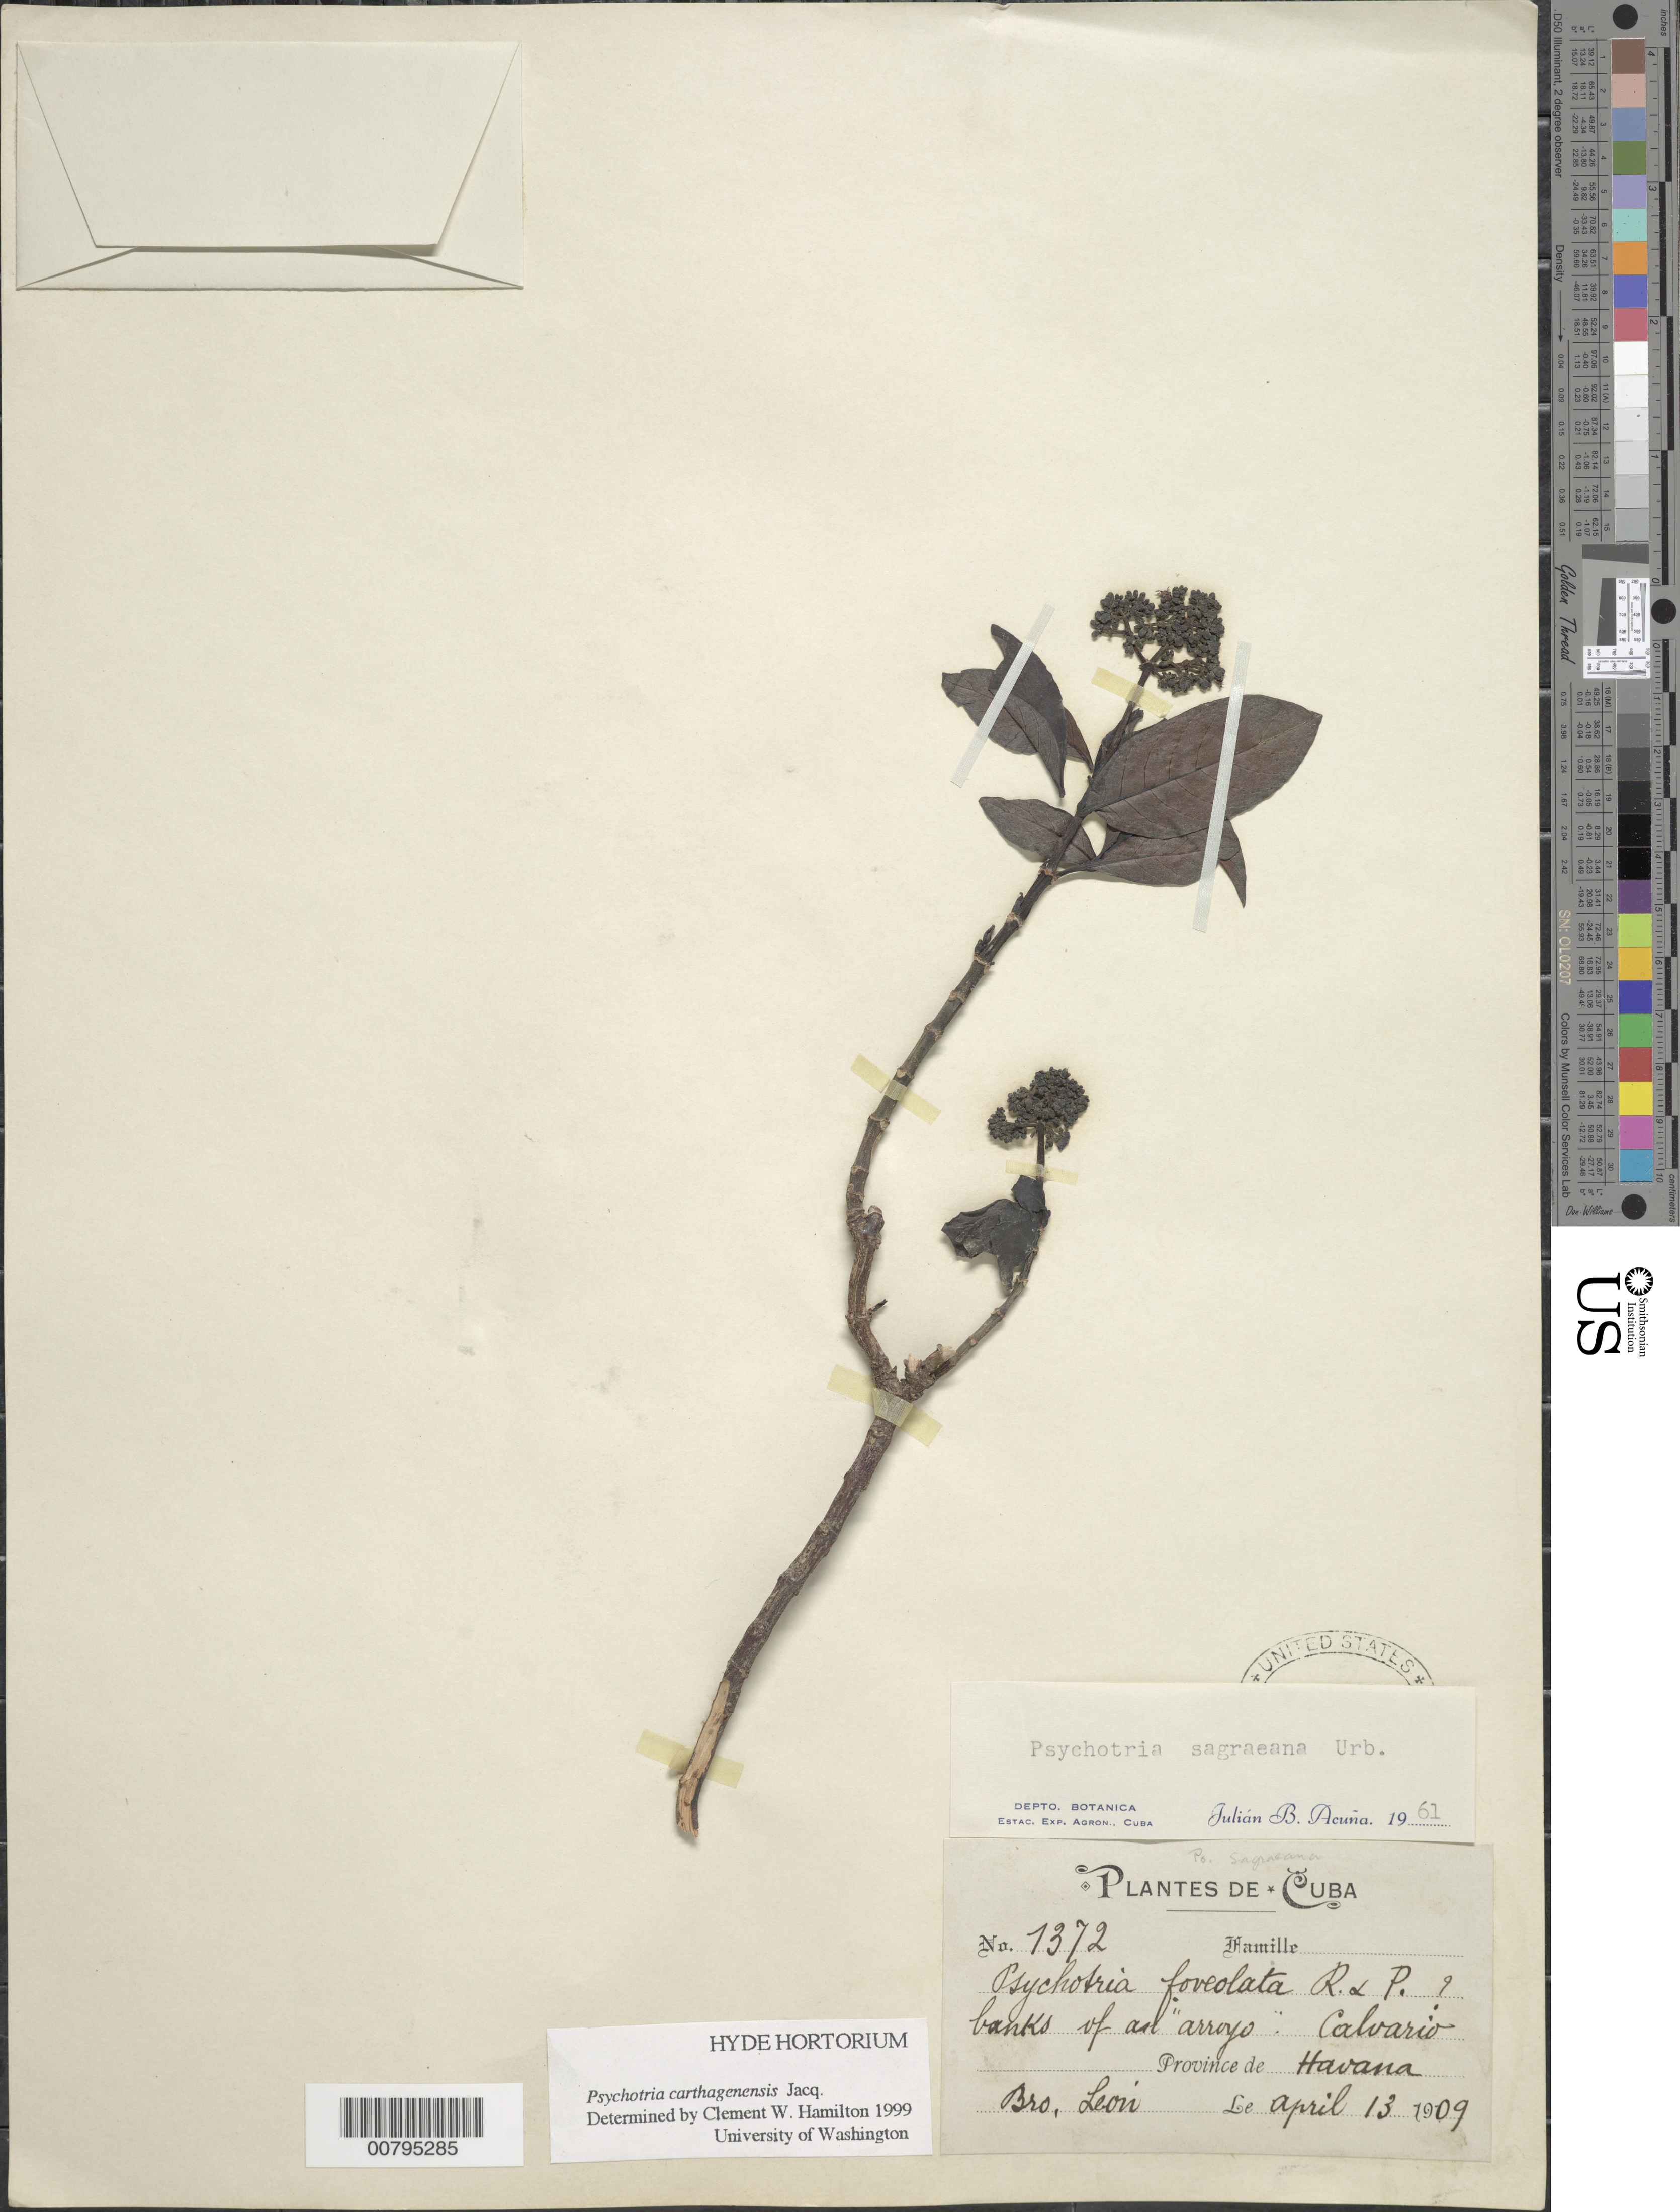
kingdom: Plantae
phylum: Tracheophyta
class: Magnoliopsida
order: Gentianales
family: Rubiaceae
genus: Psychotria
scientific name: Psychotria carthagenensis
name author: Jacq.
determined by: Hamilton, C. W.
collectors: Bro. León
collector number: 1372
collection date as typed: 13 Apr 1909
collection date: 1909-04-13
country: Cuba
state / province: La Habana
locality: Calvario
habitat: Banks of an "arroyo"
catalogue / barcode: US 793973